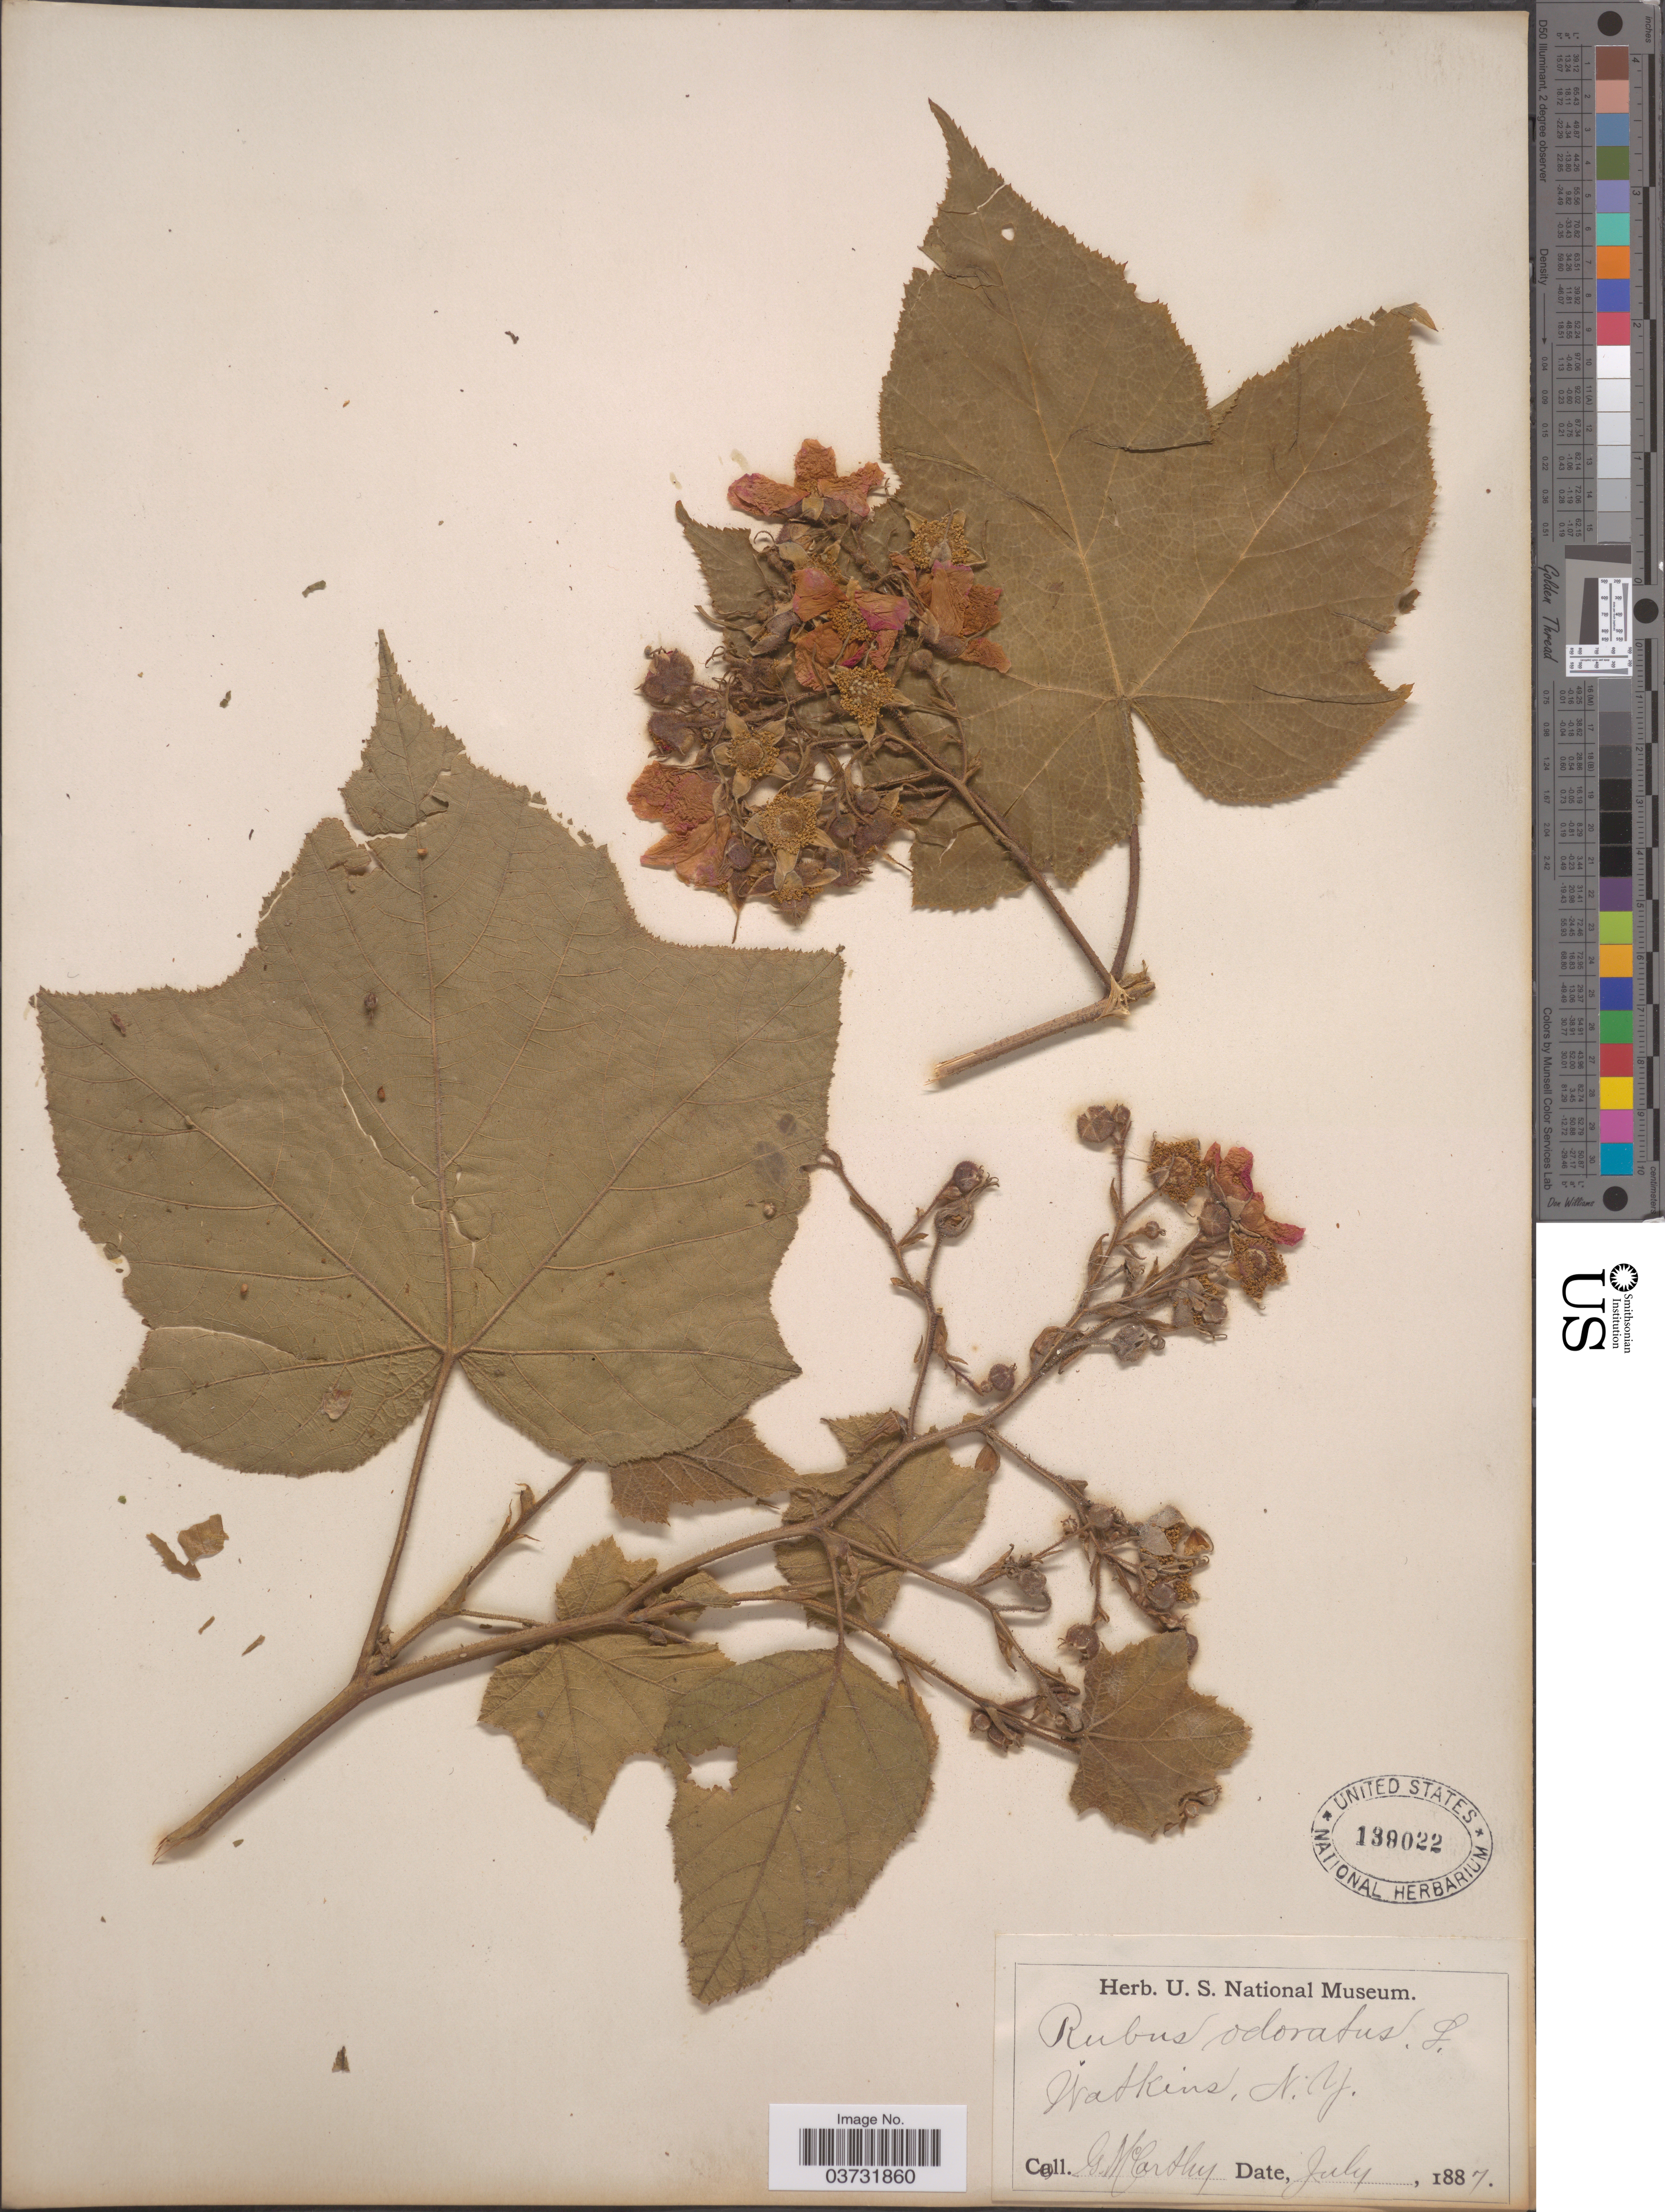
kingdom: Plantae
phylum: Tracheophyta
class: Magnoliopsida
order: Rosales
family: Rosaceae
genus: Rubus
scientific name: Rubus odoratus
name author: L.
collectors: G. McCarthy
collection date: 1887-07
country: United States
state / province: New York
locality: Watkins.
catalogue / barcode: US 139022